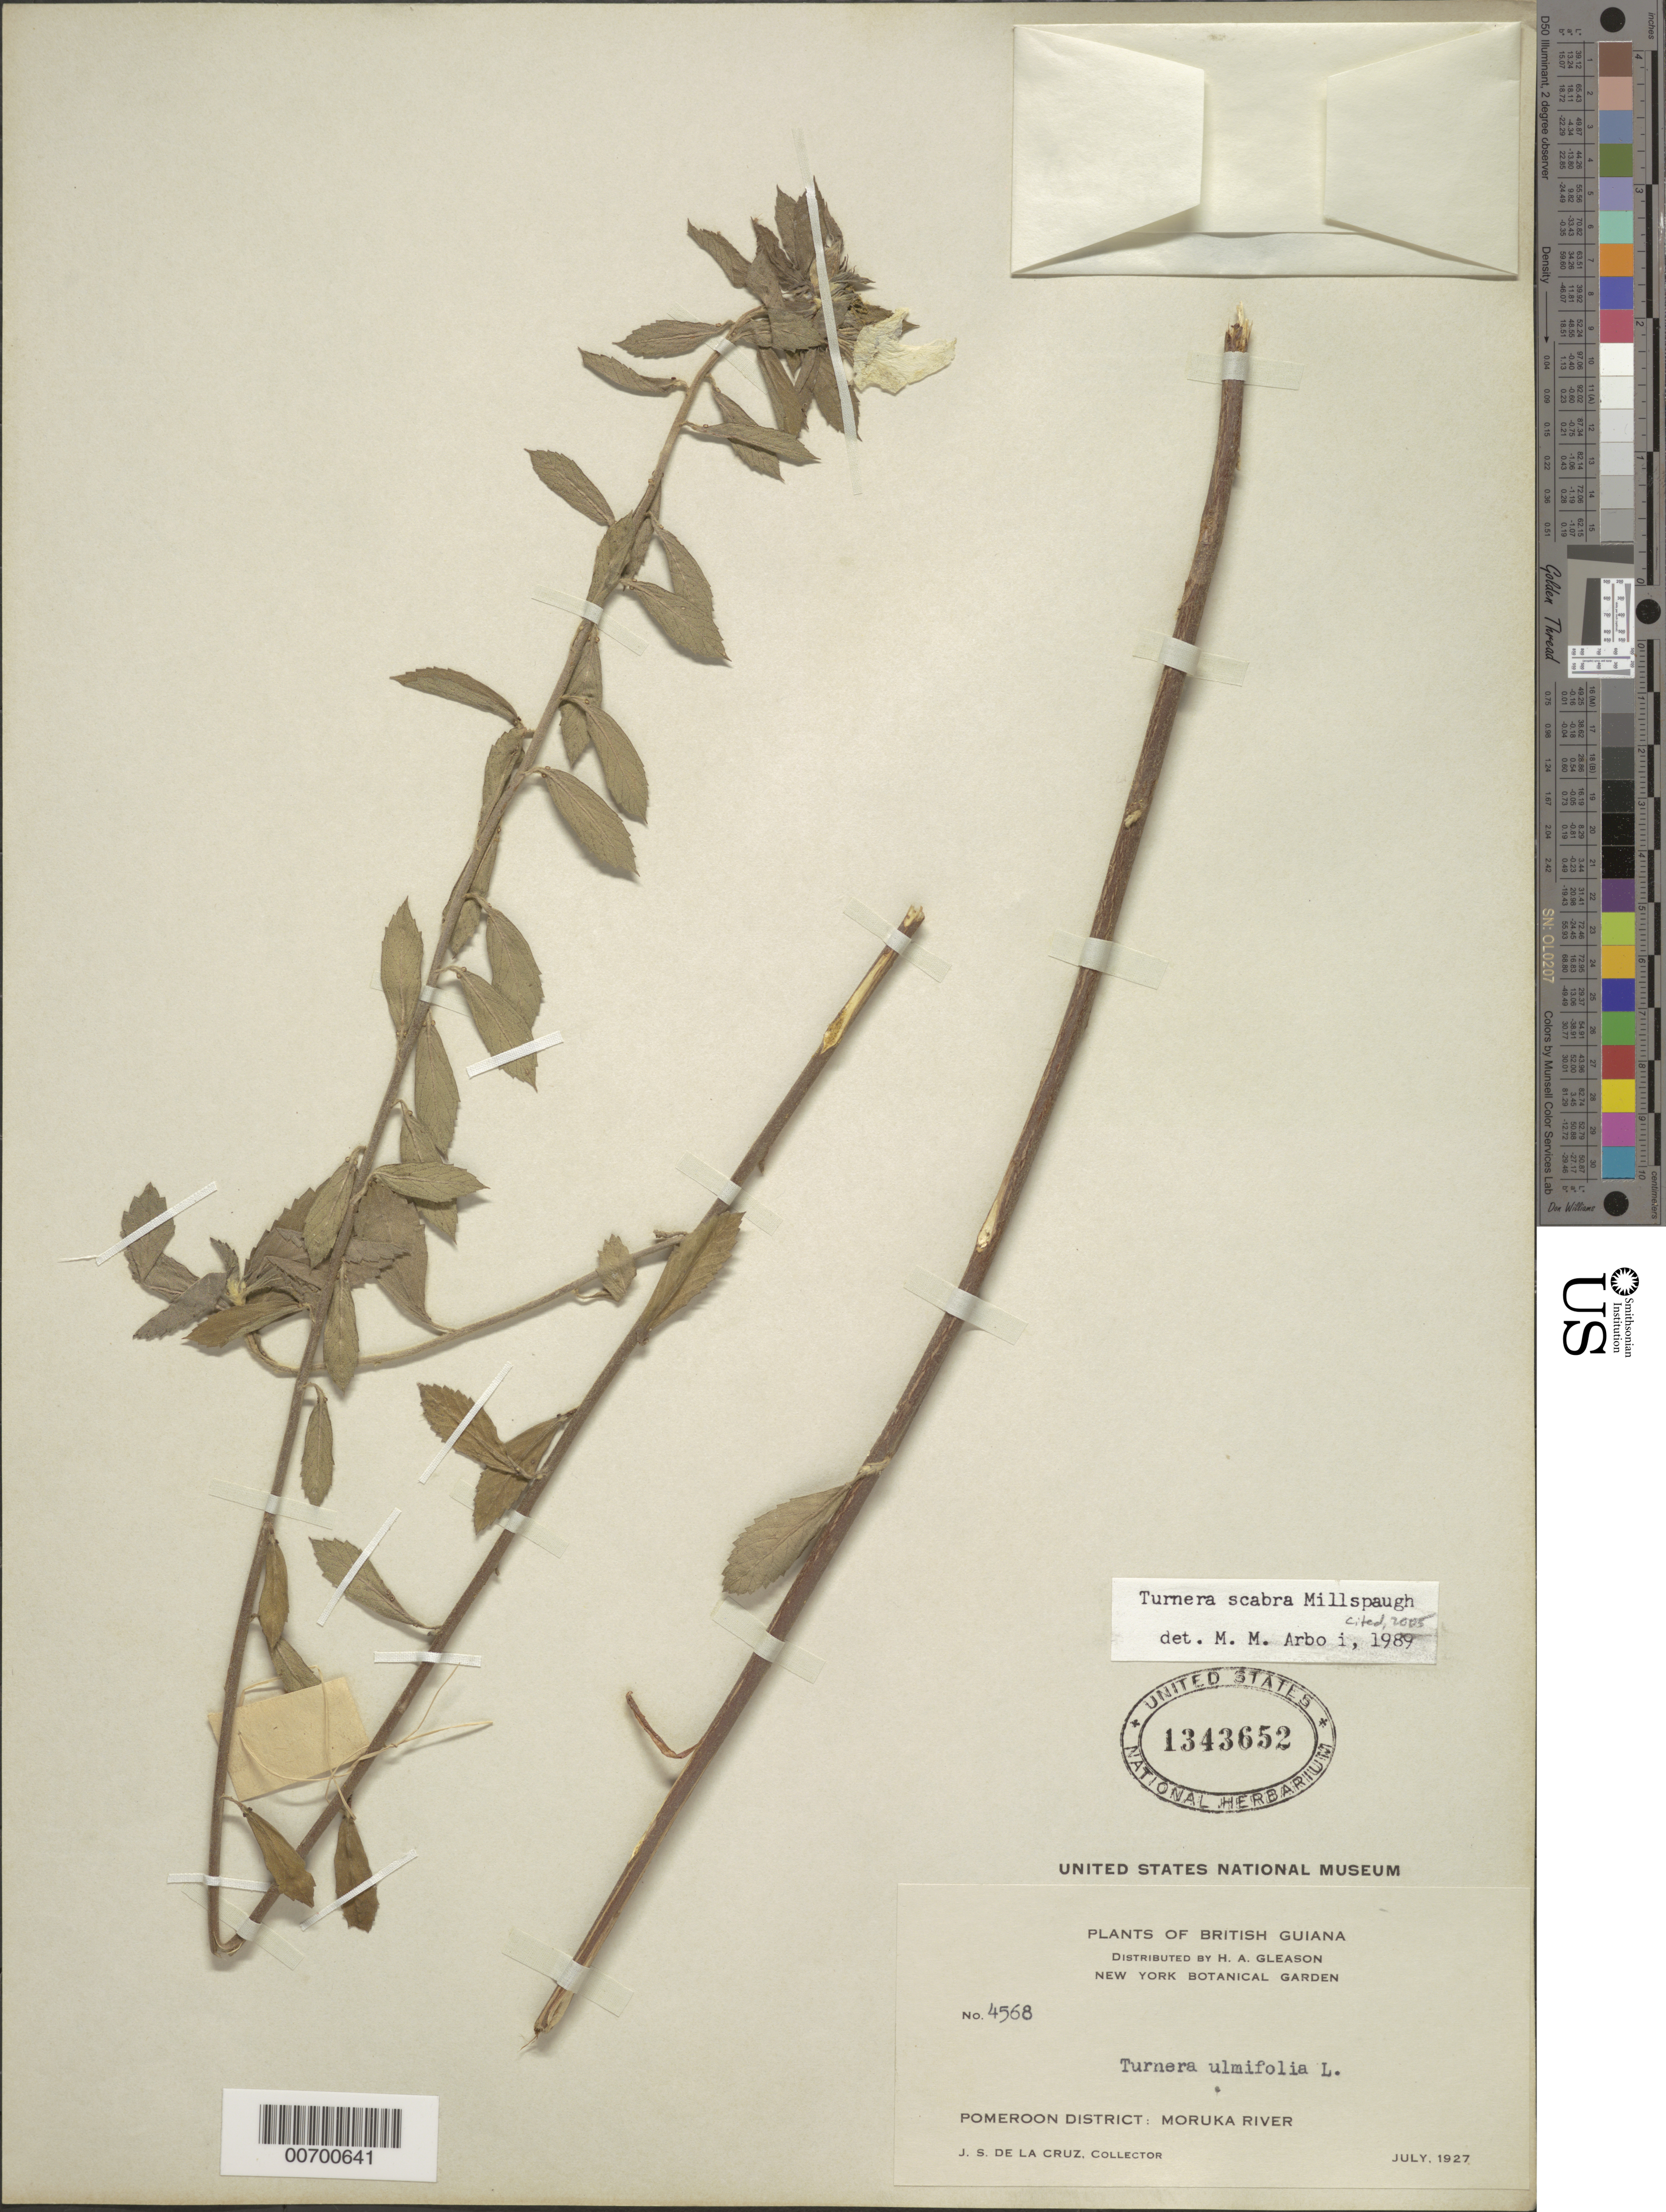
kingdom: Plantae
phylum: Tracheophyta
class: Magnoliopsida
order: Malpighiales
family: Turneraceae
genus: Turnera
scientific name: Turnera scabra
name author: Millsp.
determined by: Arbo, M. M.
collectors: J. S. de la Cruz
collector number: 4568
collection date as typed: Jul-27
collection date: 1927-07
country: Guyana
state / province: Barima-Waini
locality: Moruka R., Pomeroon Dist.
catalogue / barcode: US 1343652